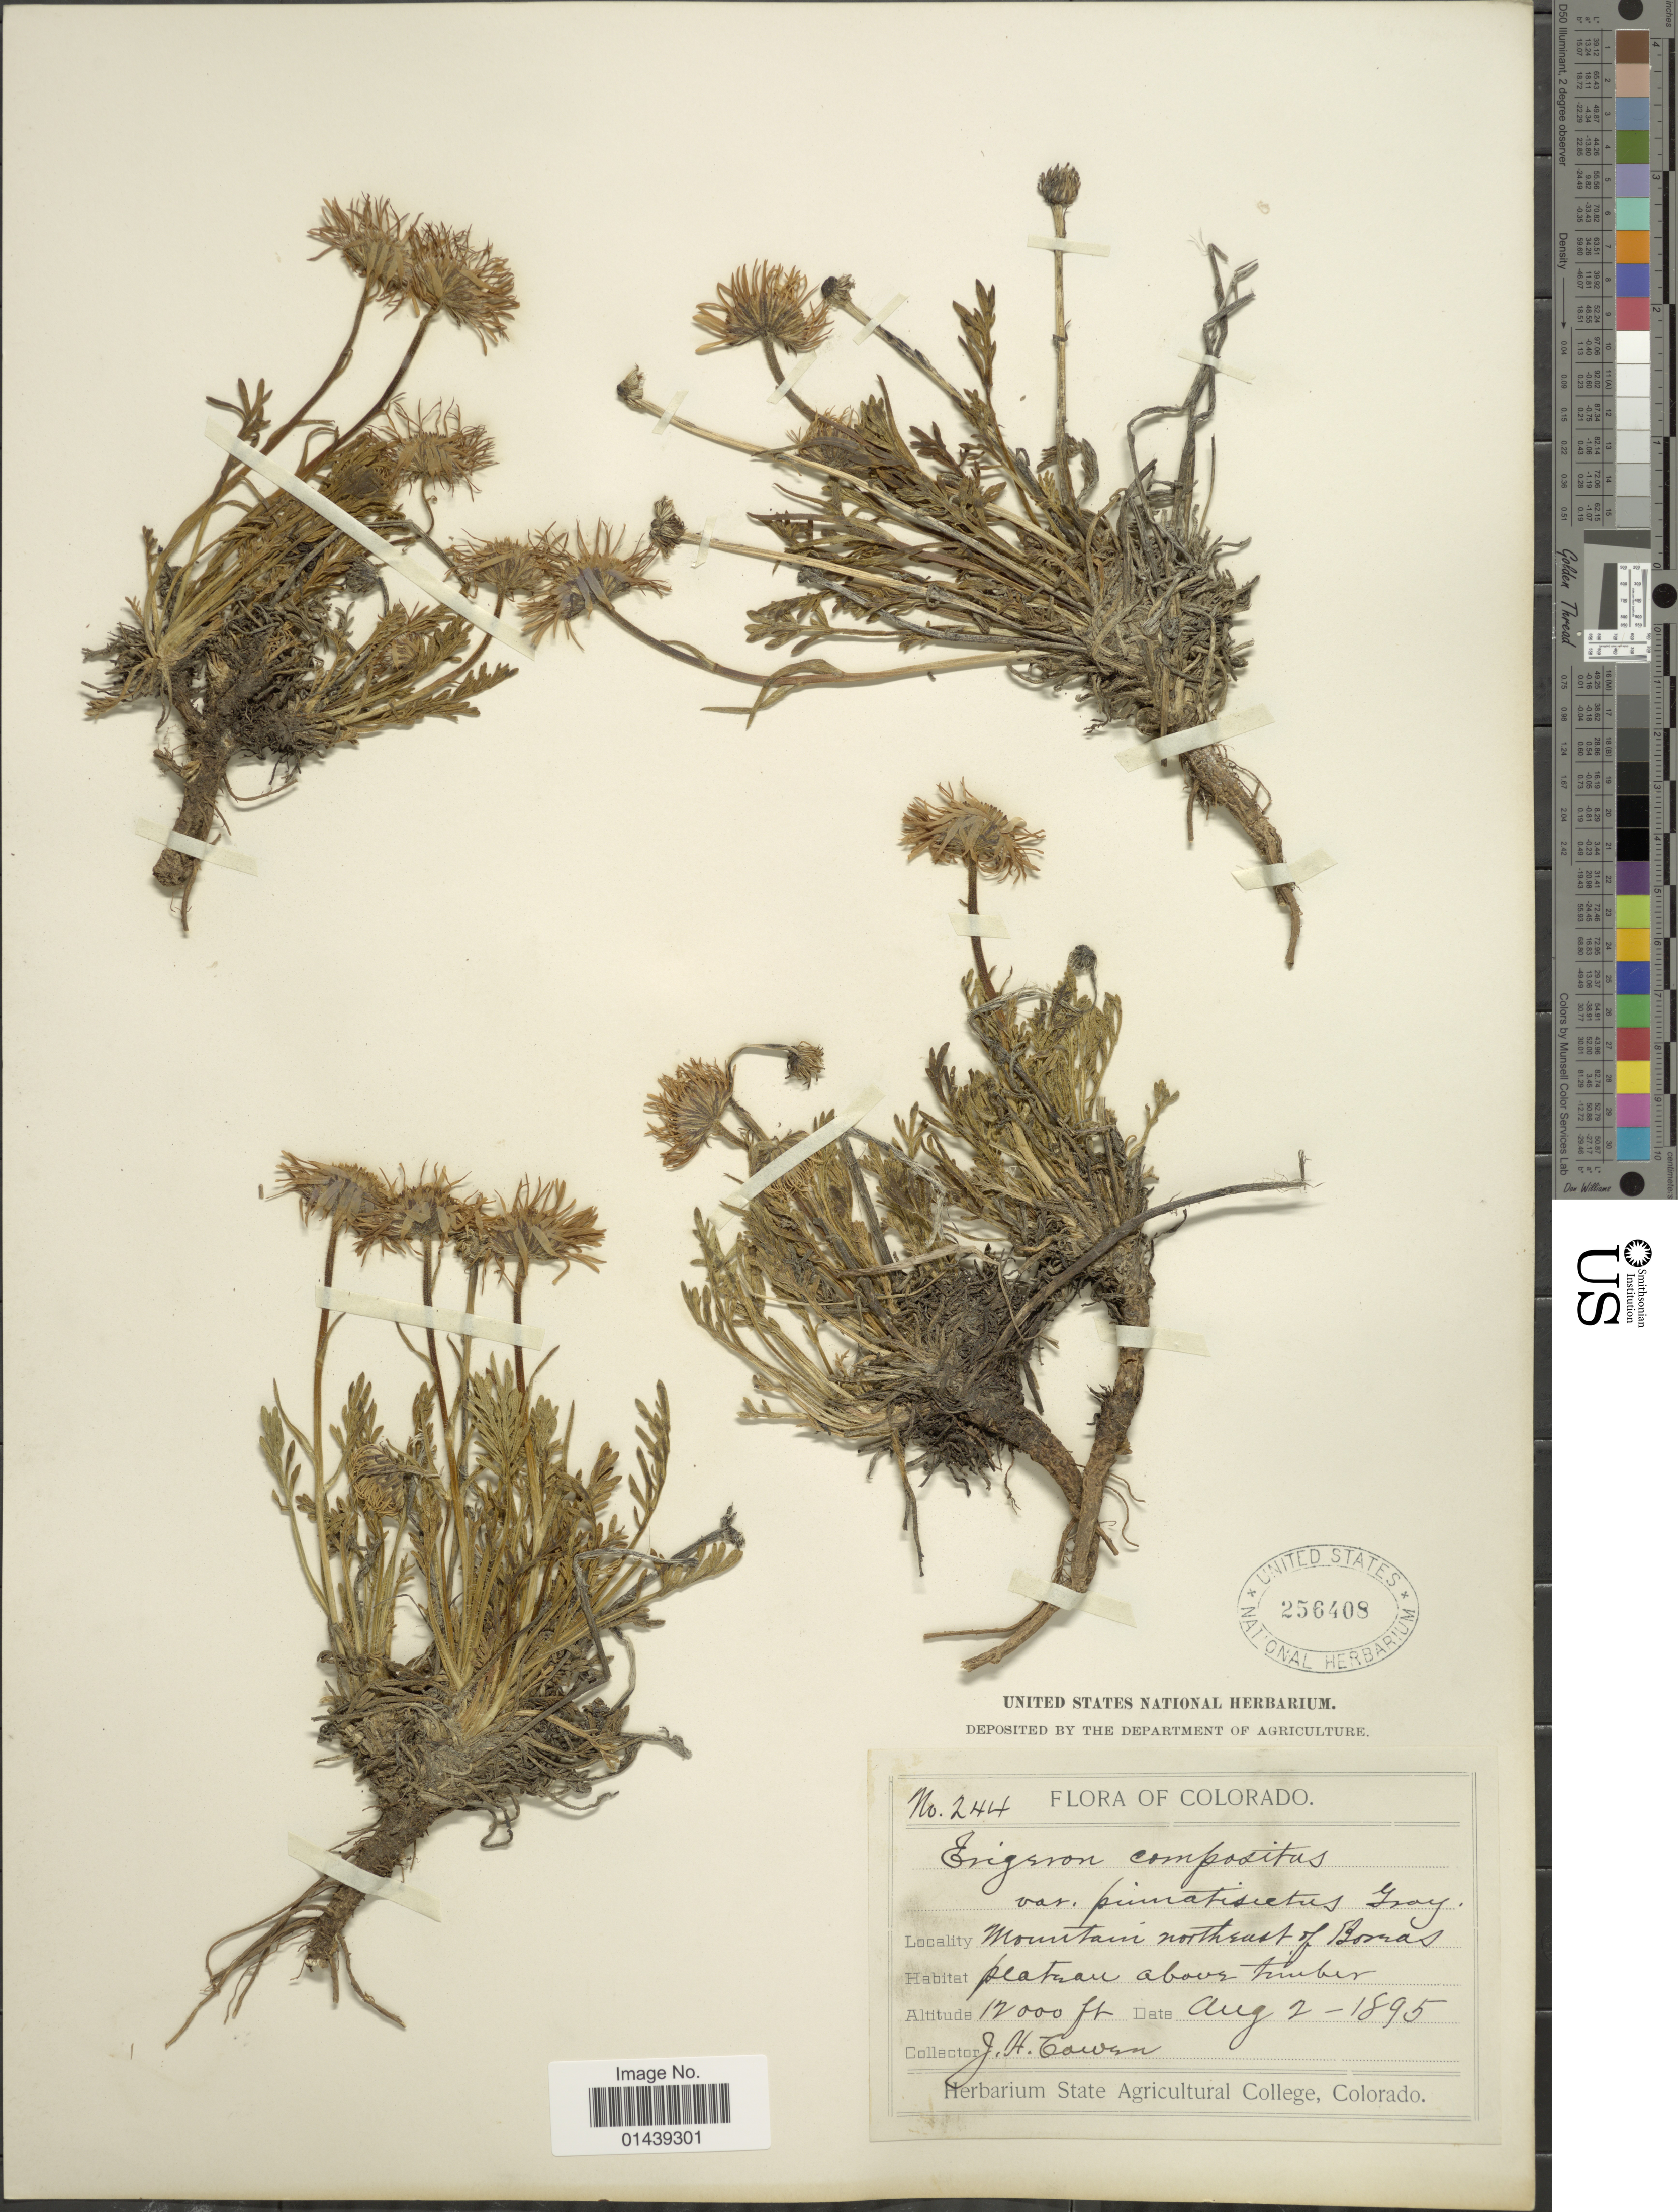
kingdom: Plantae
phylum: Tracheophyta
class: Magnoliopsida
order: Asterales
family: Asteraceae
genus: Erigeron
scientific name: Erigeron pinnatisectus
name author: (A. Gray) A. Nelson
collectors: J. H. Cowen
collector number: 244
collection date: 1895-08-02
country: United States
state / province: Colorado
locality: Mountain northeast of Boreas (pass). Above timber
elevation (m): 3658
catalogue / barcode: US 256408